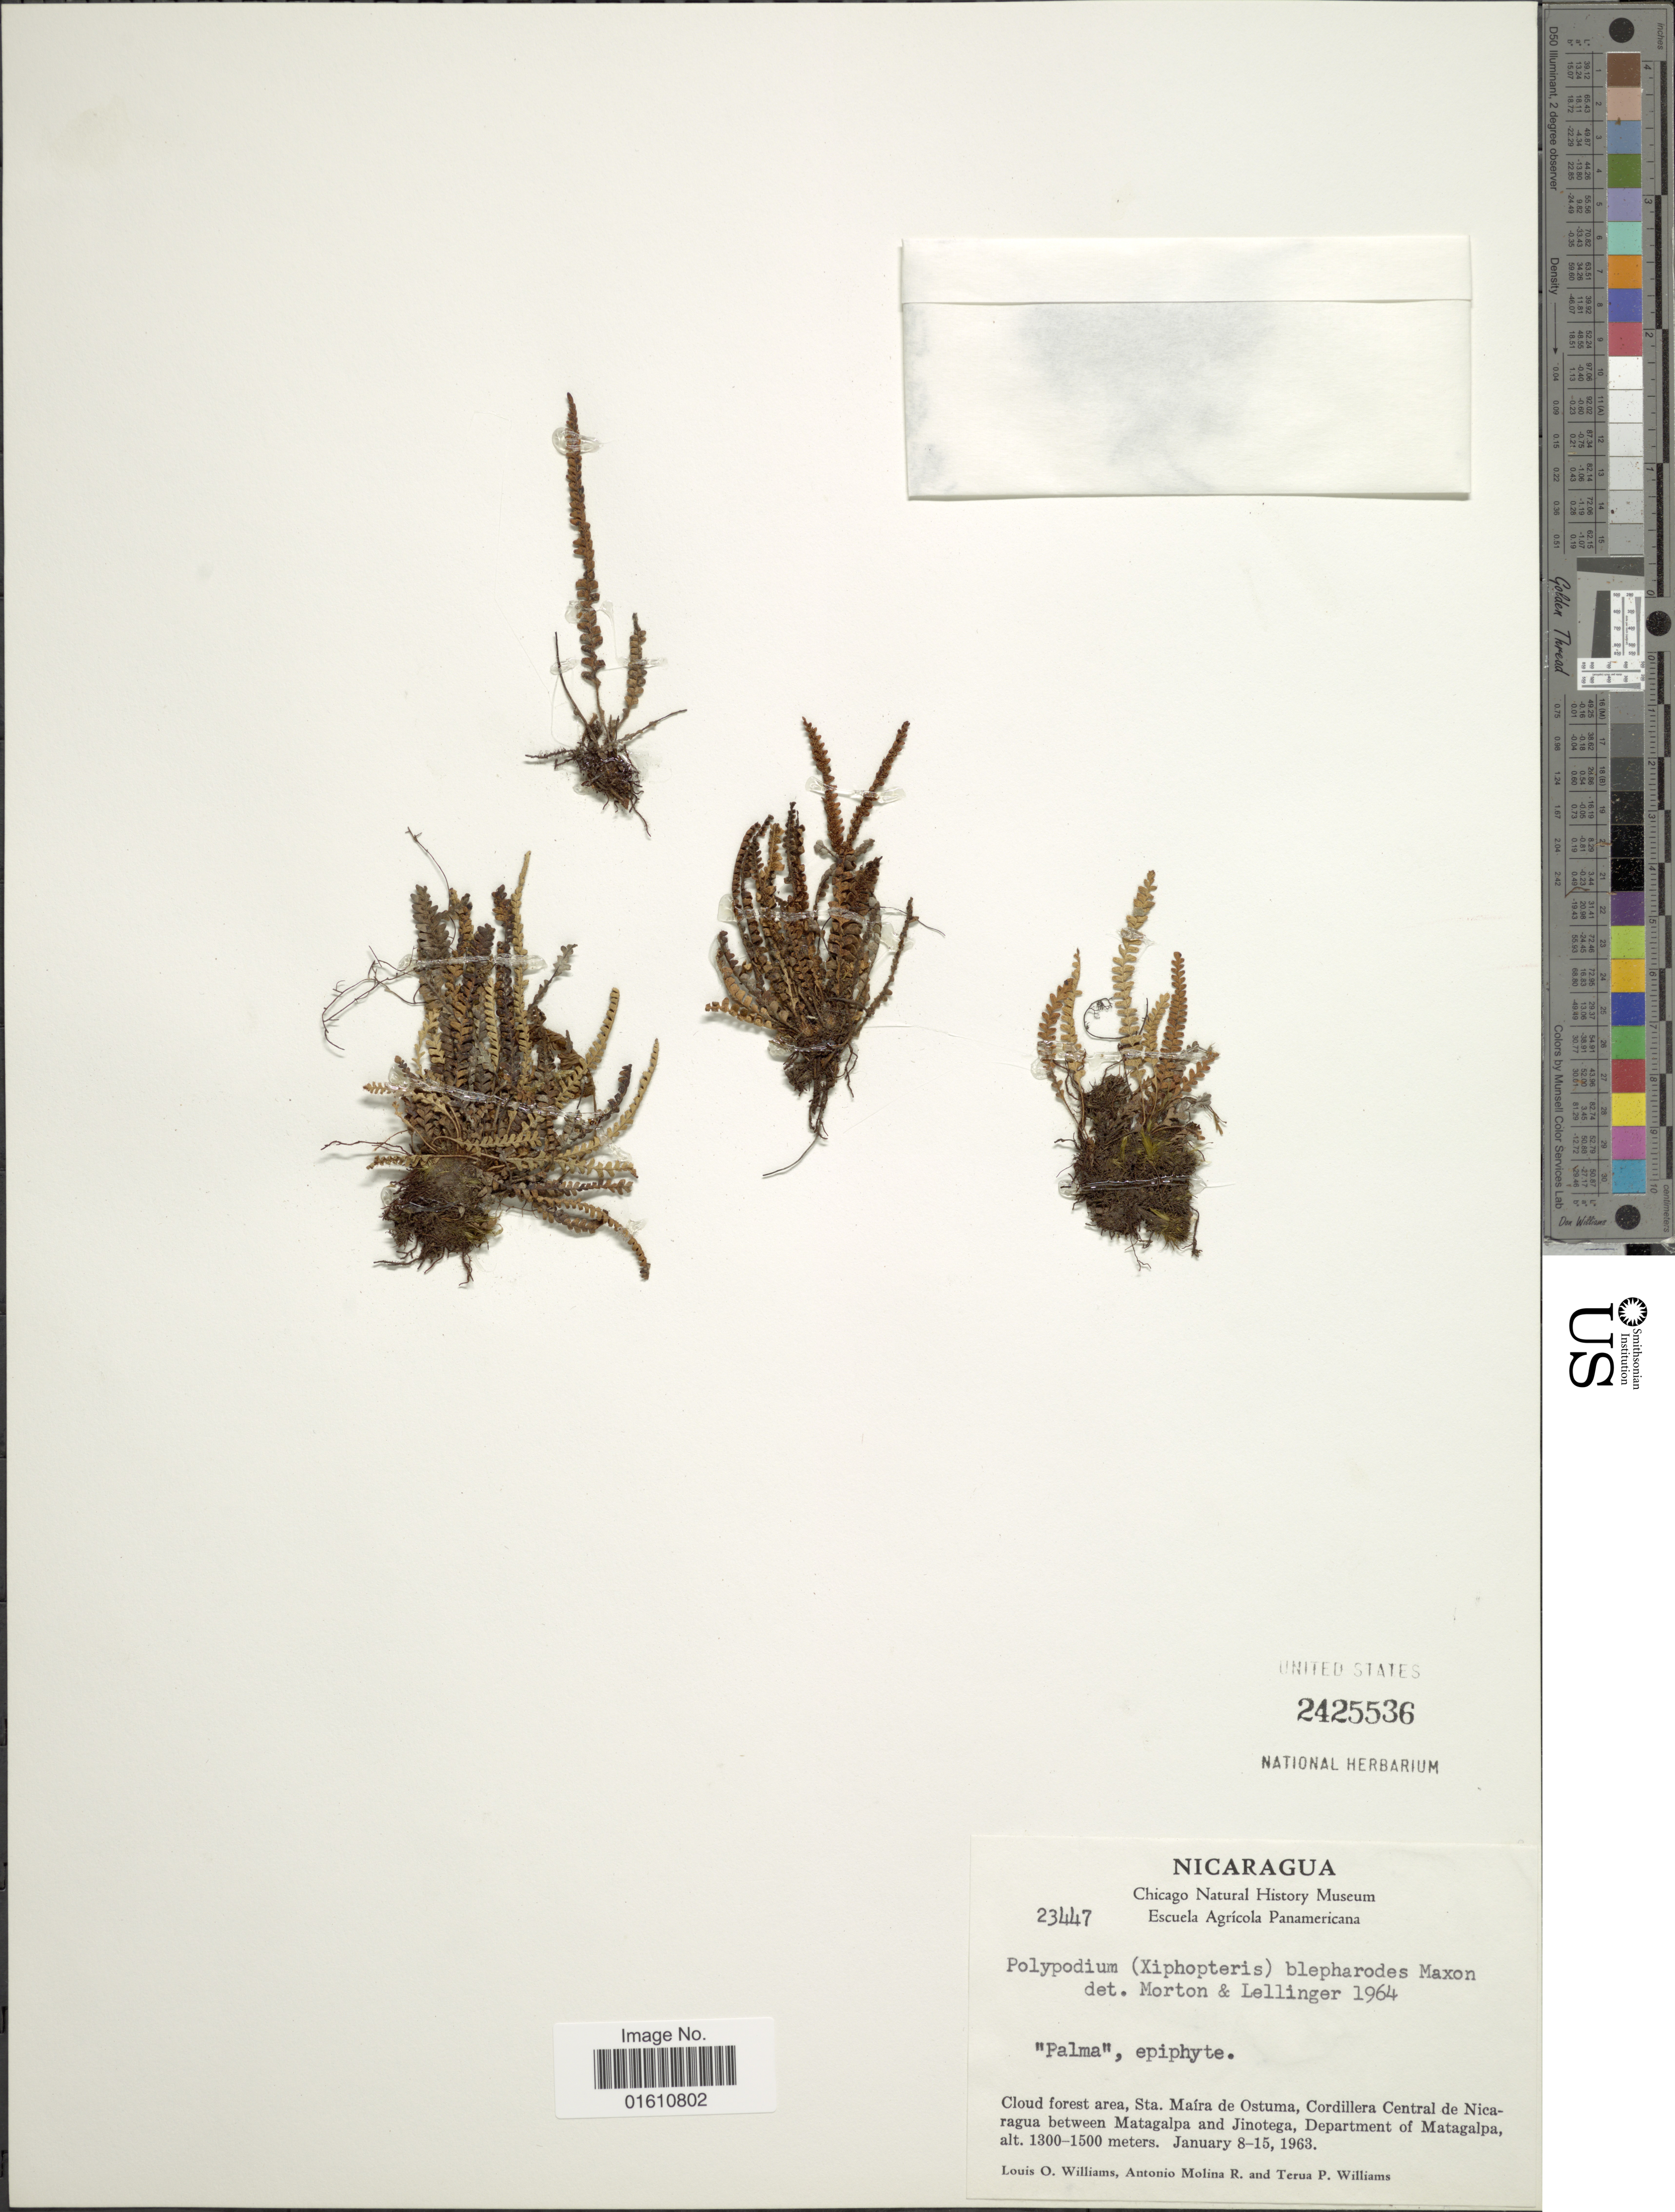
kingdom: Plantae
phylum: Tracheophyta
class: Polypodiopsida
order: Polypodiales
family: Polypodiaceae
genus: Moranopteris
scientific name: Moranopteris taenifolia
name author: (Jenman) R. Y. Hirai & J. Prado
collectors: L. O. Williams, A. Molina R. & T. P. Williams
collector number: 23447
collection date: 1963-01-08/1963-01-15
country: Nicaragua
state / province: Matagalpa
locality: Cloud forest area, Sta. Maira de Ostuma, Cordillera Central de Nicaragua between Matagalpa and Jinotega, Department of Matagalpa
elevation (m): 1300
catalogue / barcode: US 2425536